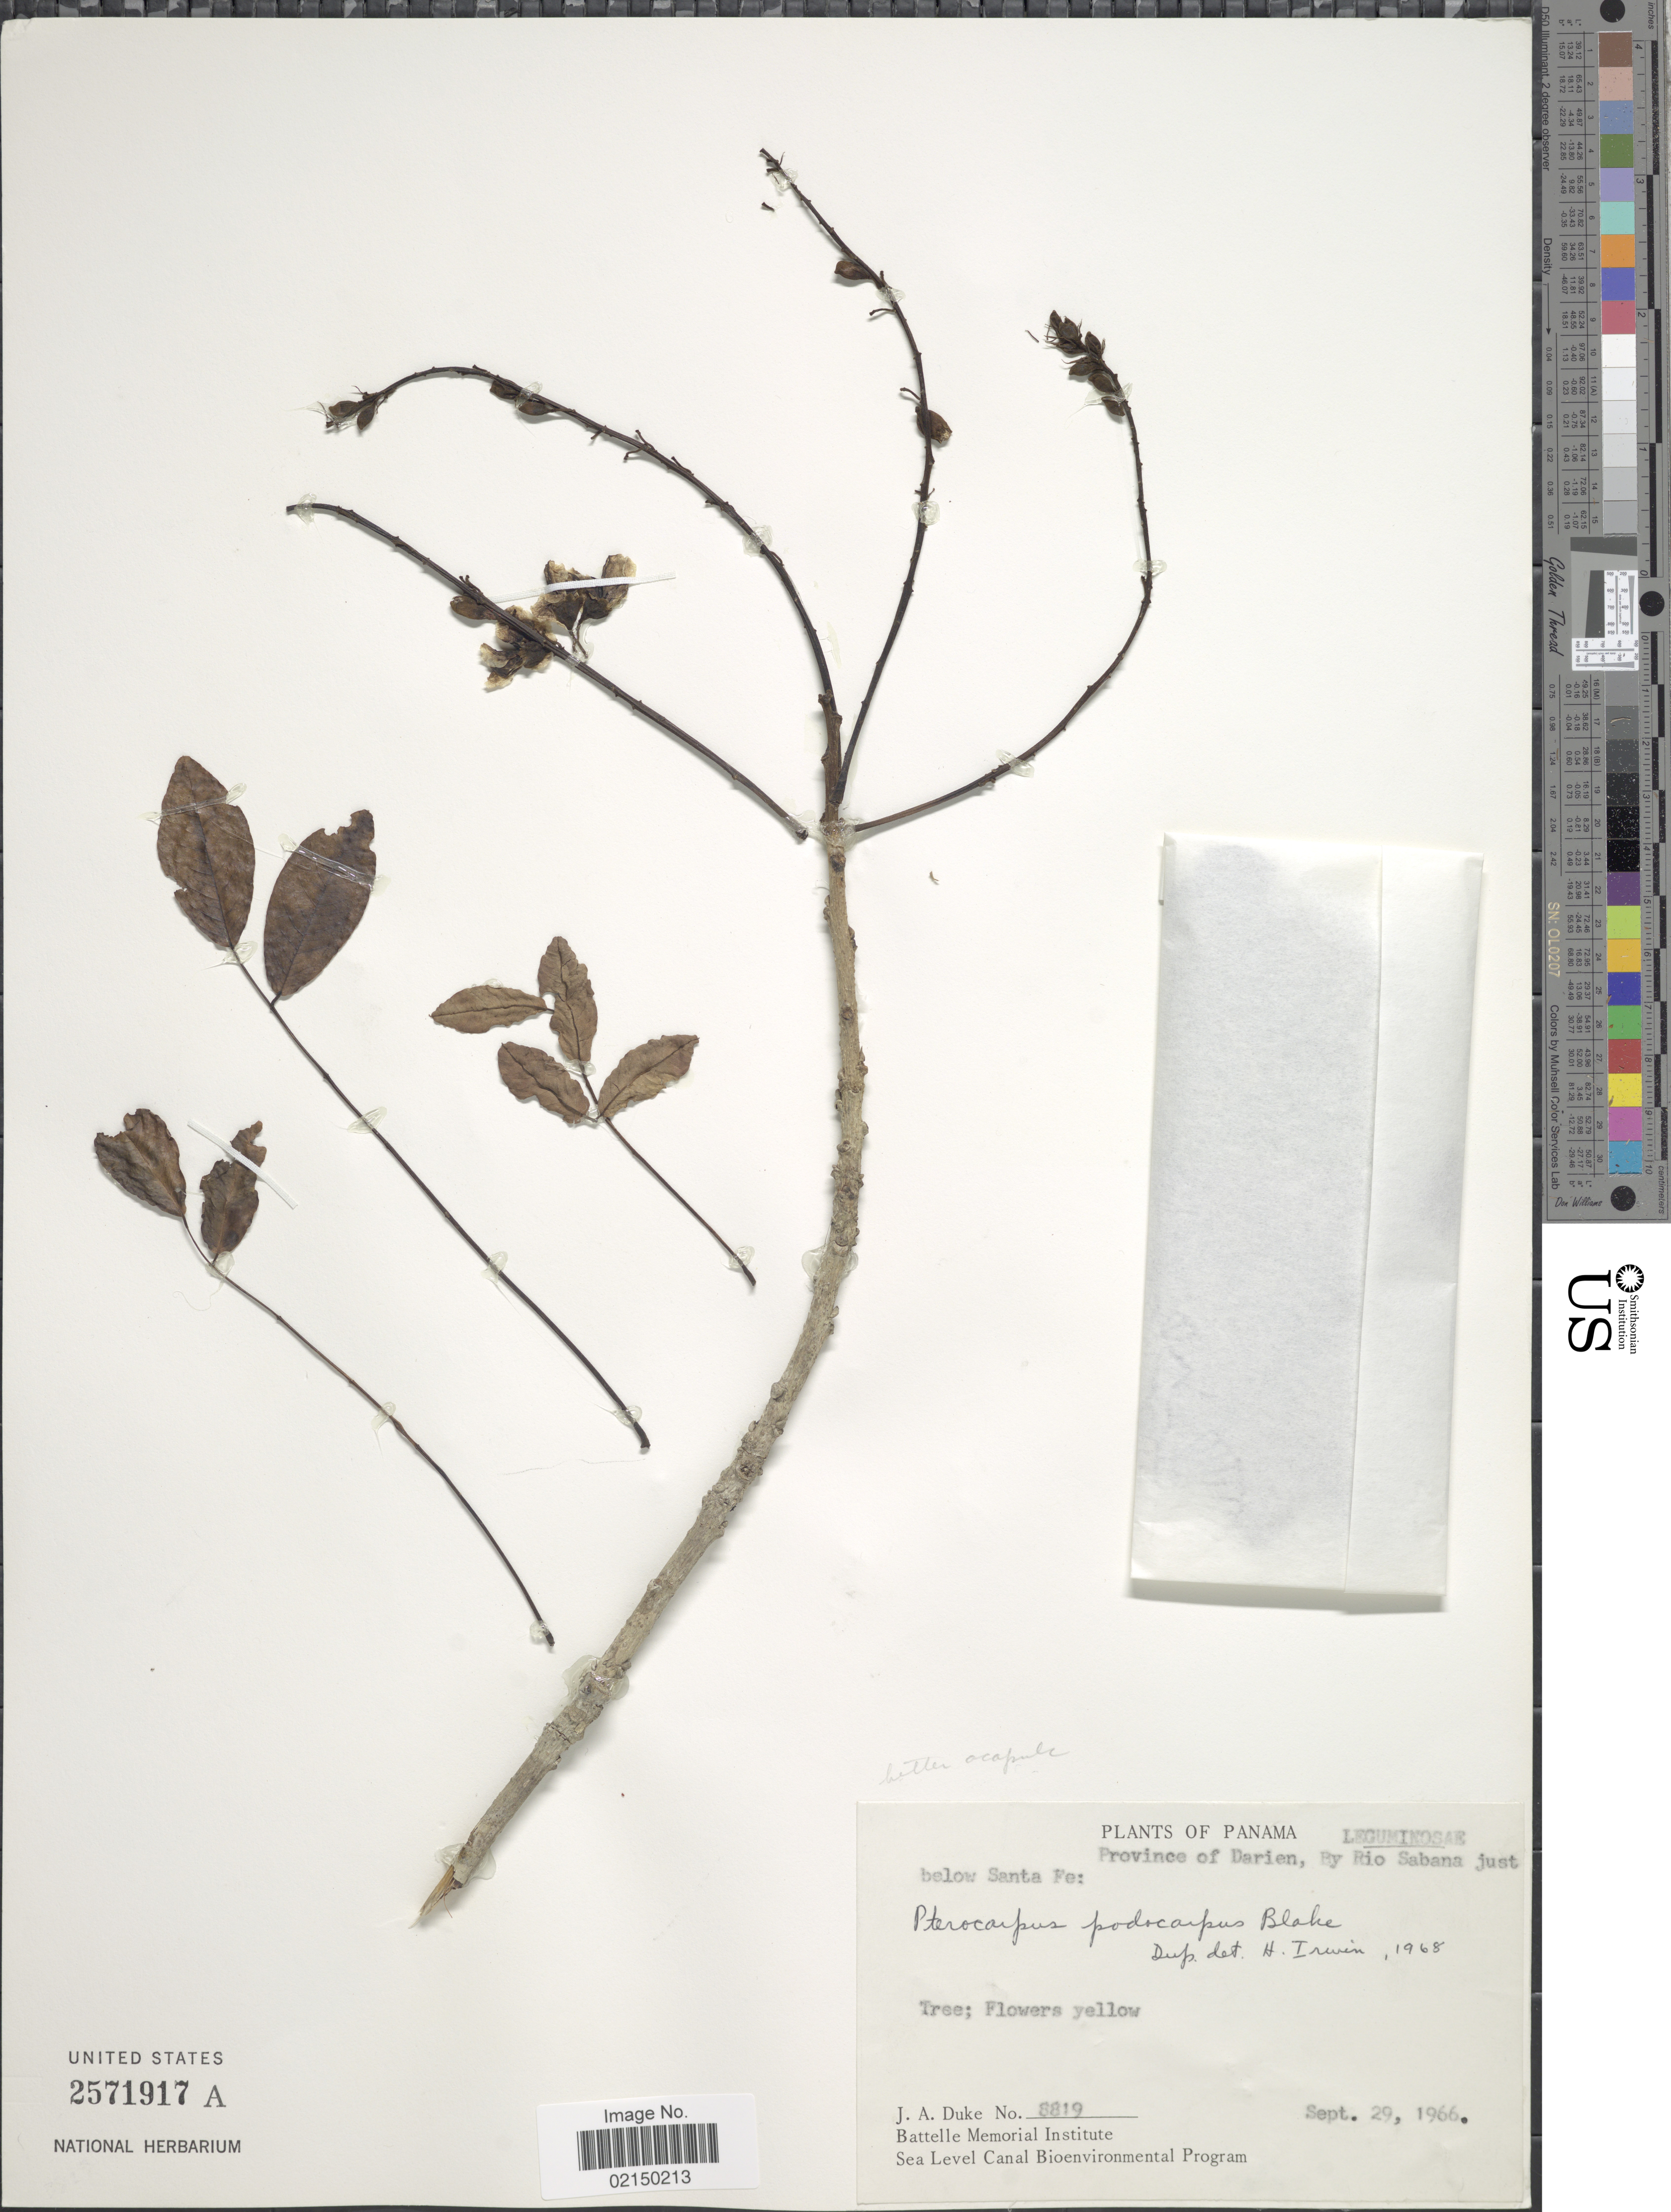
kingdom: Plantae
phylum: Tracheophyta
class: Magnoliopsida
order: Fabales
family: Fabaceae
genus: Pterocarpus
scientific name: Pterocarpus acapulcensis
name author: Rose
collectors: J. A. Duke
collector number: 8819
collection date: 1966-09-29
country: Panama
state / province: Darién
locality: By Rio Sabana just below Santa Fe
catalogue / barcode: US 2571917A